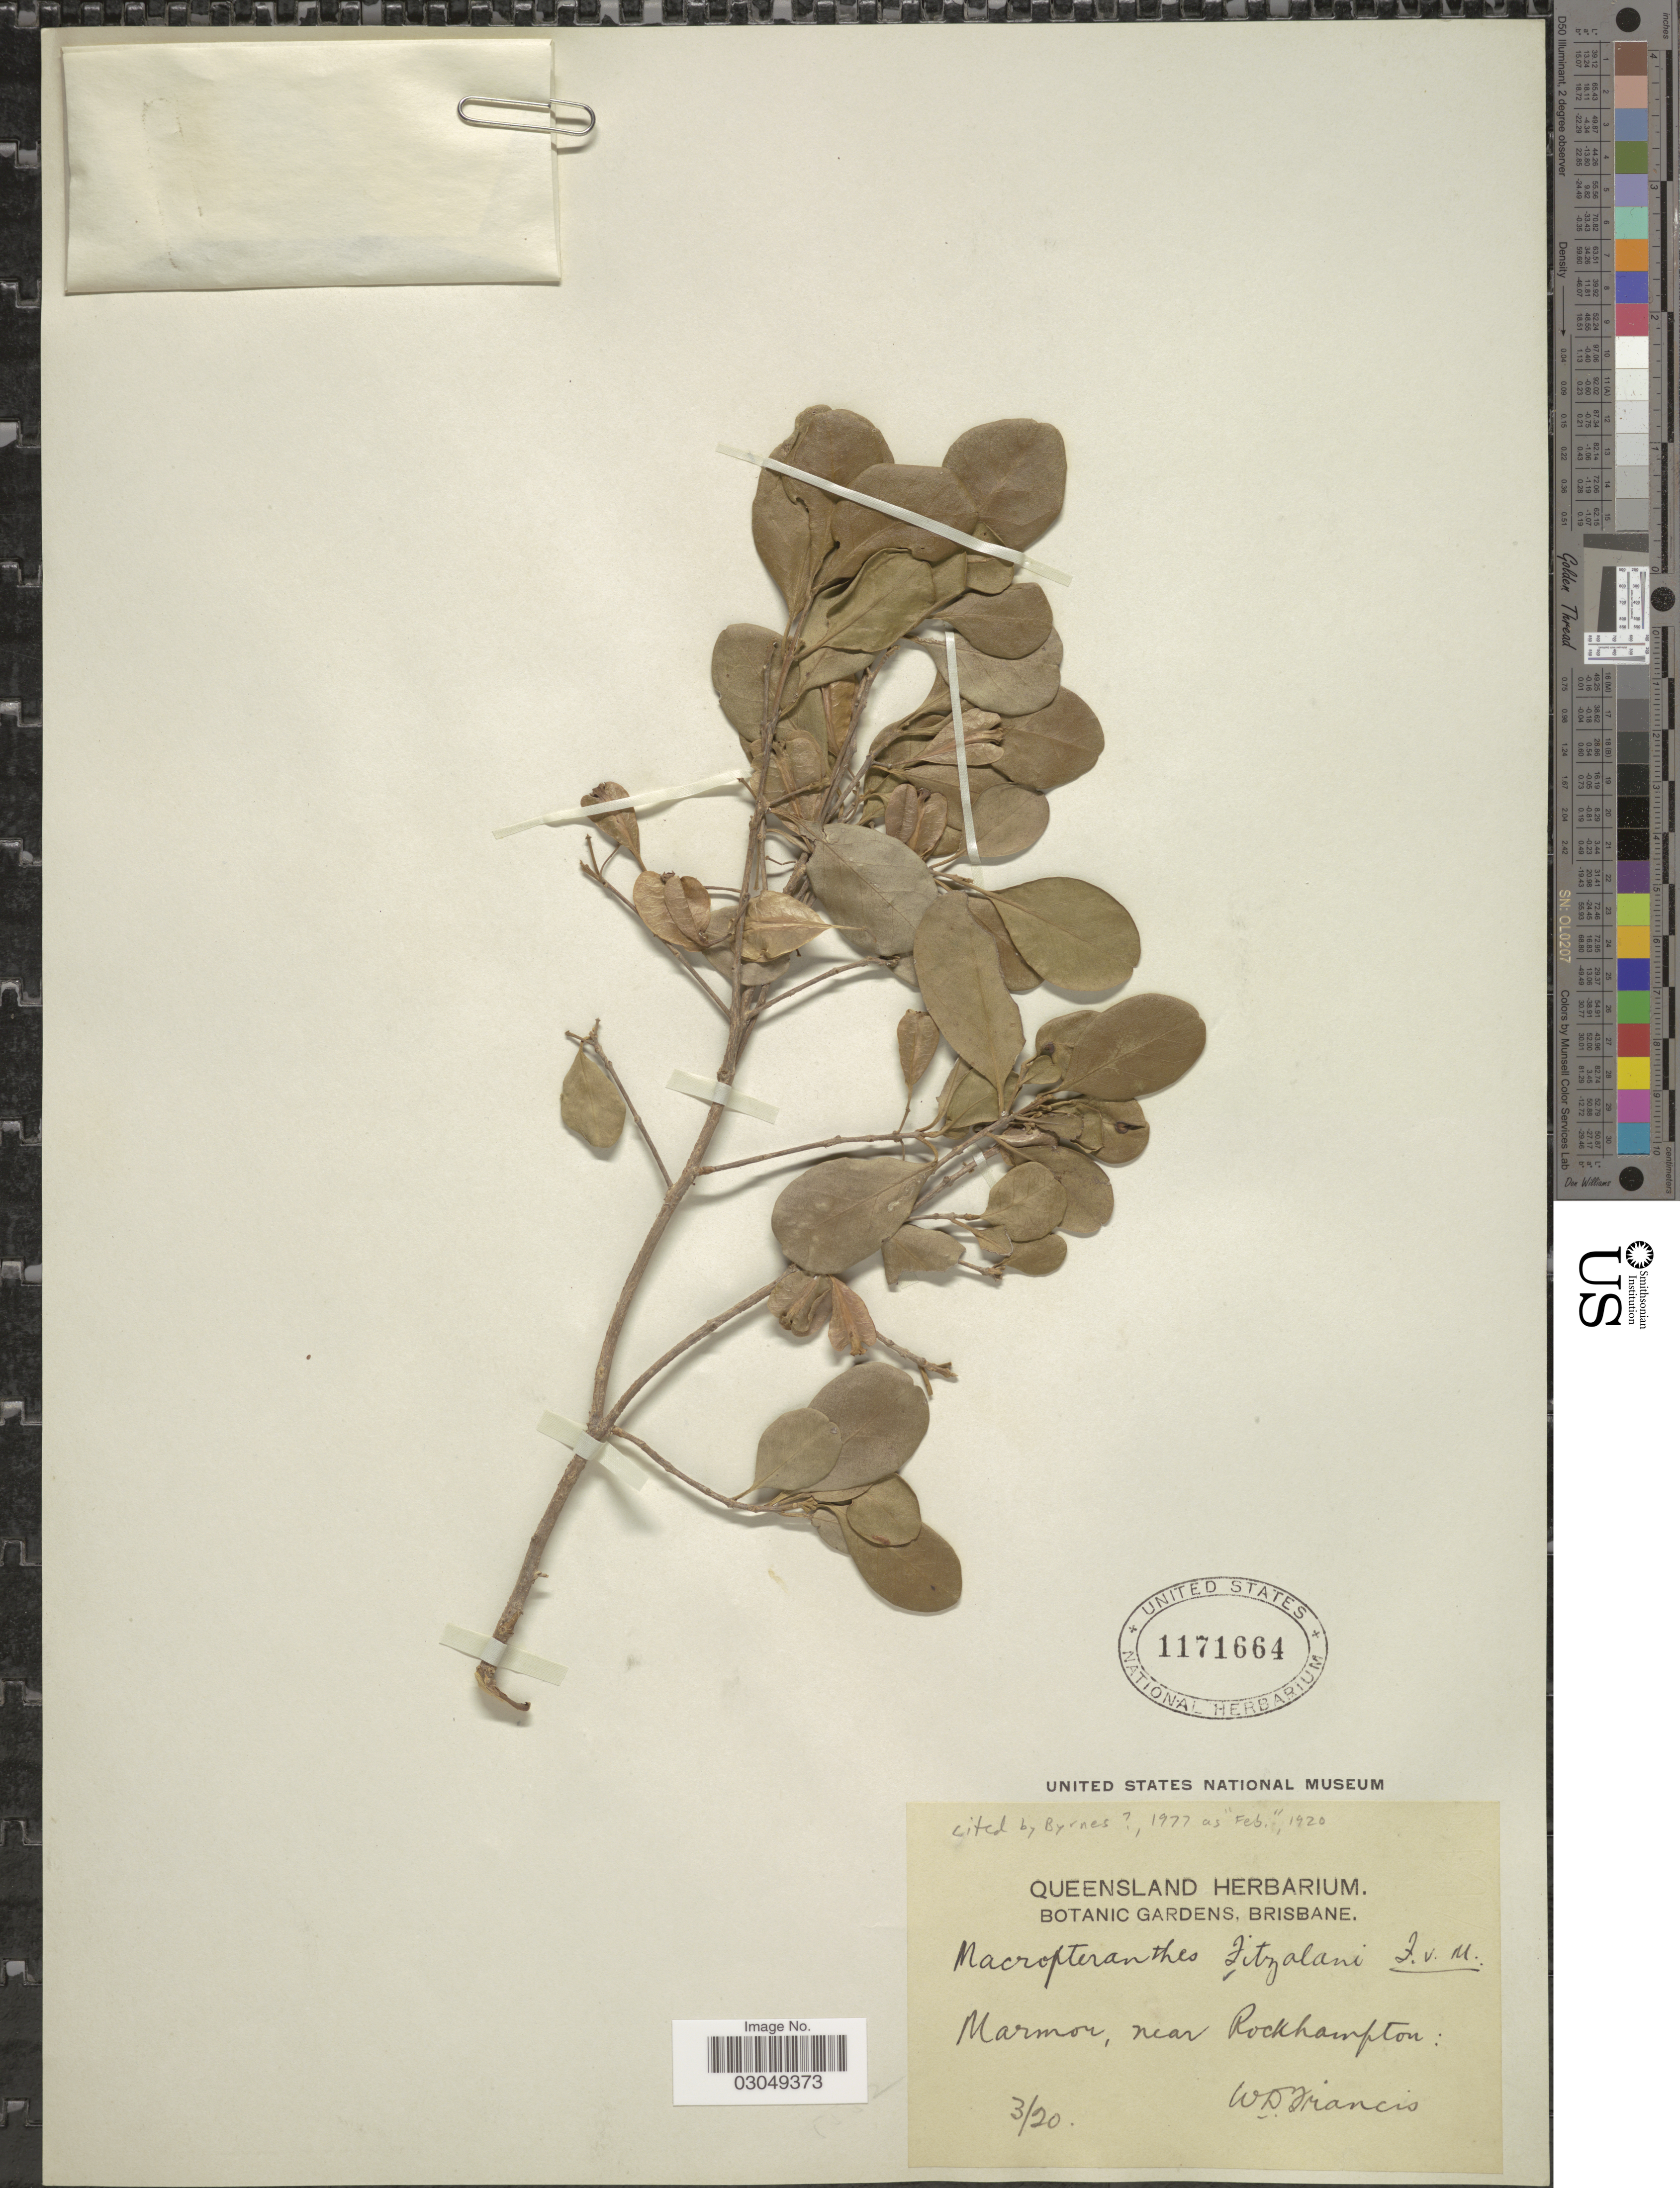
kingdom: Plantae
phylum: Tracheophyta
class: Magnoliopsida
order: Myrtales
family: Combretaceae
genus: Macropteranthes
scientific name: Macropteranthes fitzalanii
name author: F. Muell.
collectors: W. Francis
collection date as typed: Transcribed d/m/y: /3/20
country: Australia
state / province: Queensland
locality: Marmor, near Rockhampton.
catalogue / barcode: US 1171664